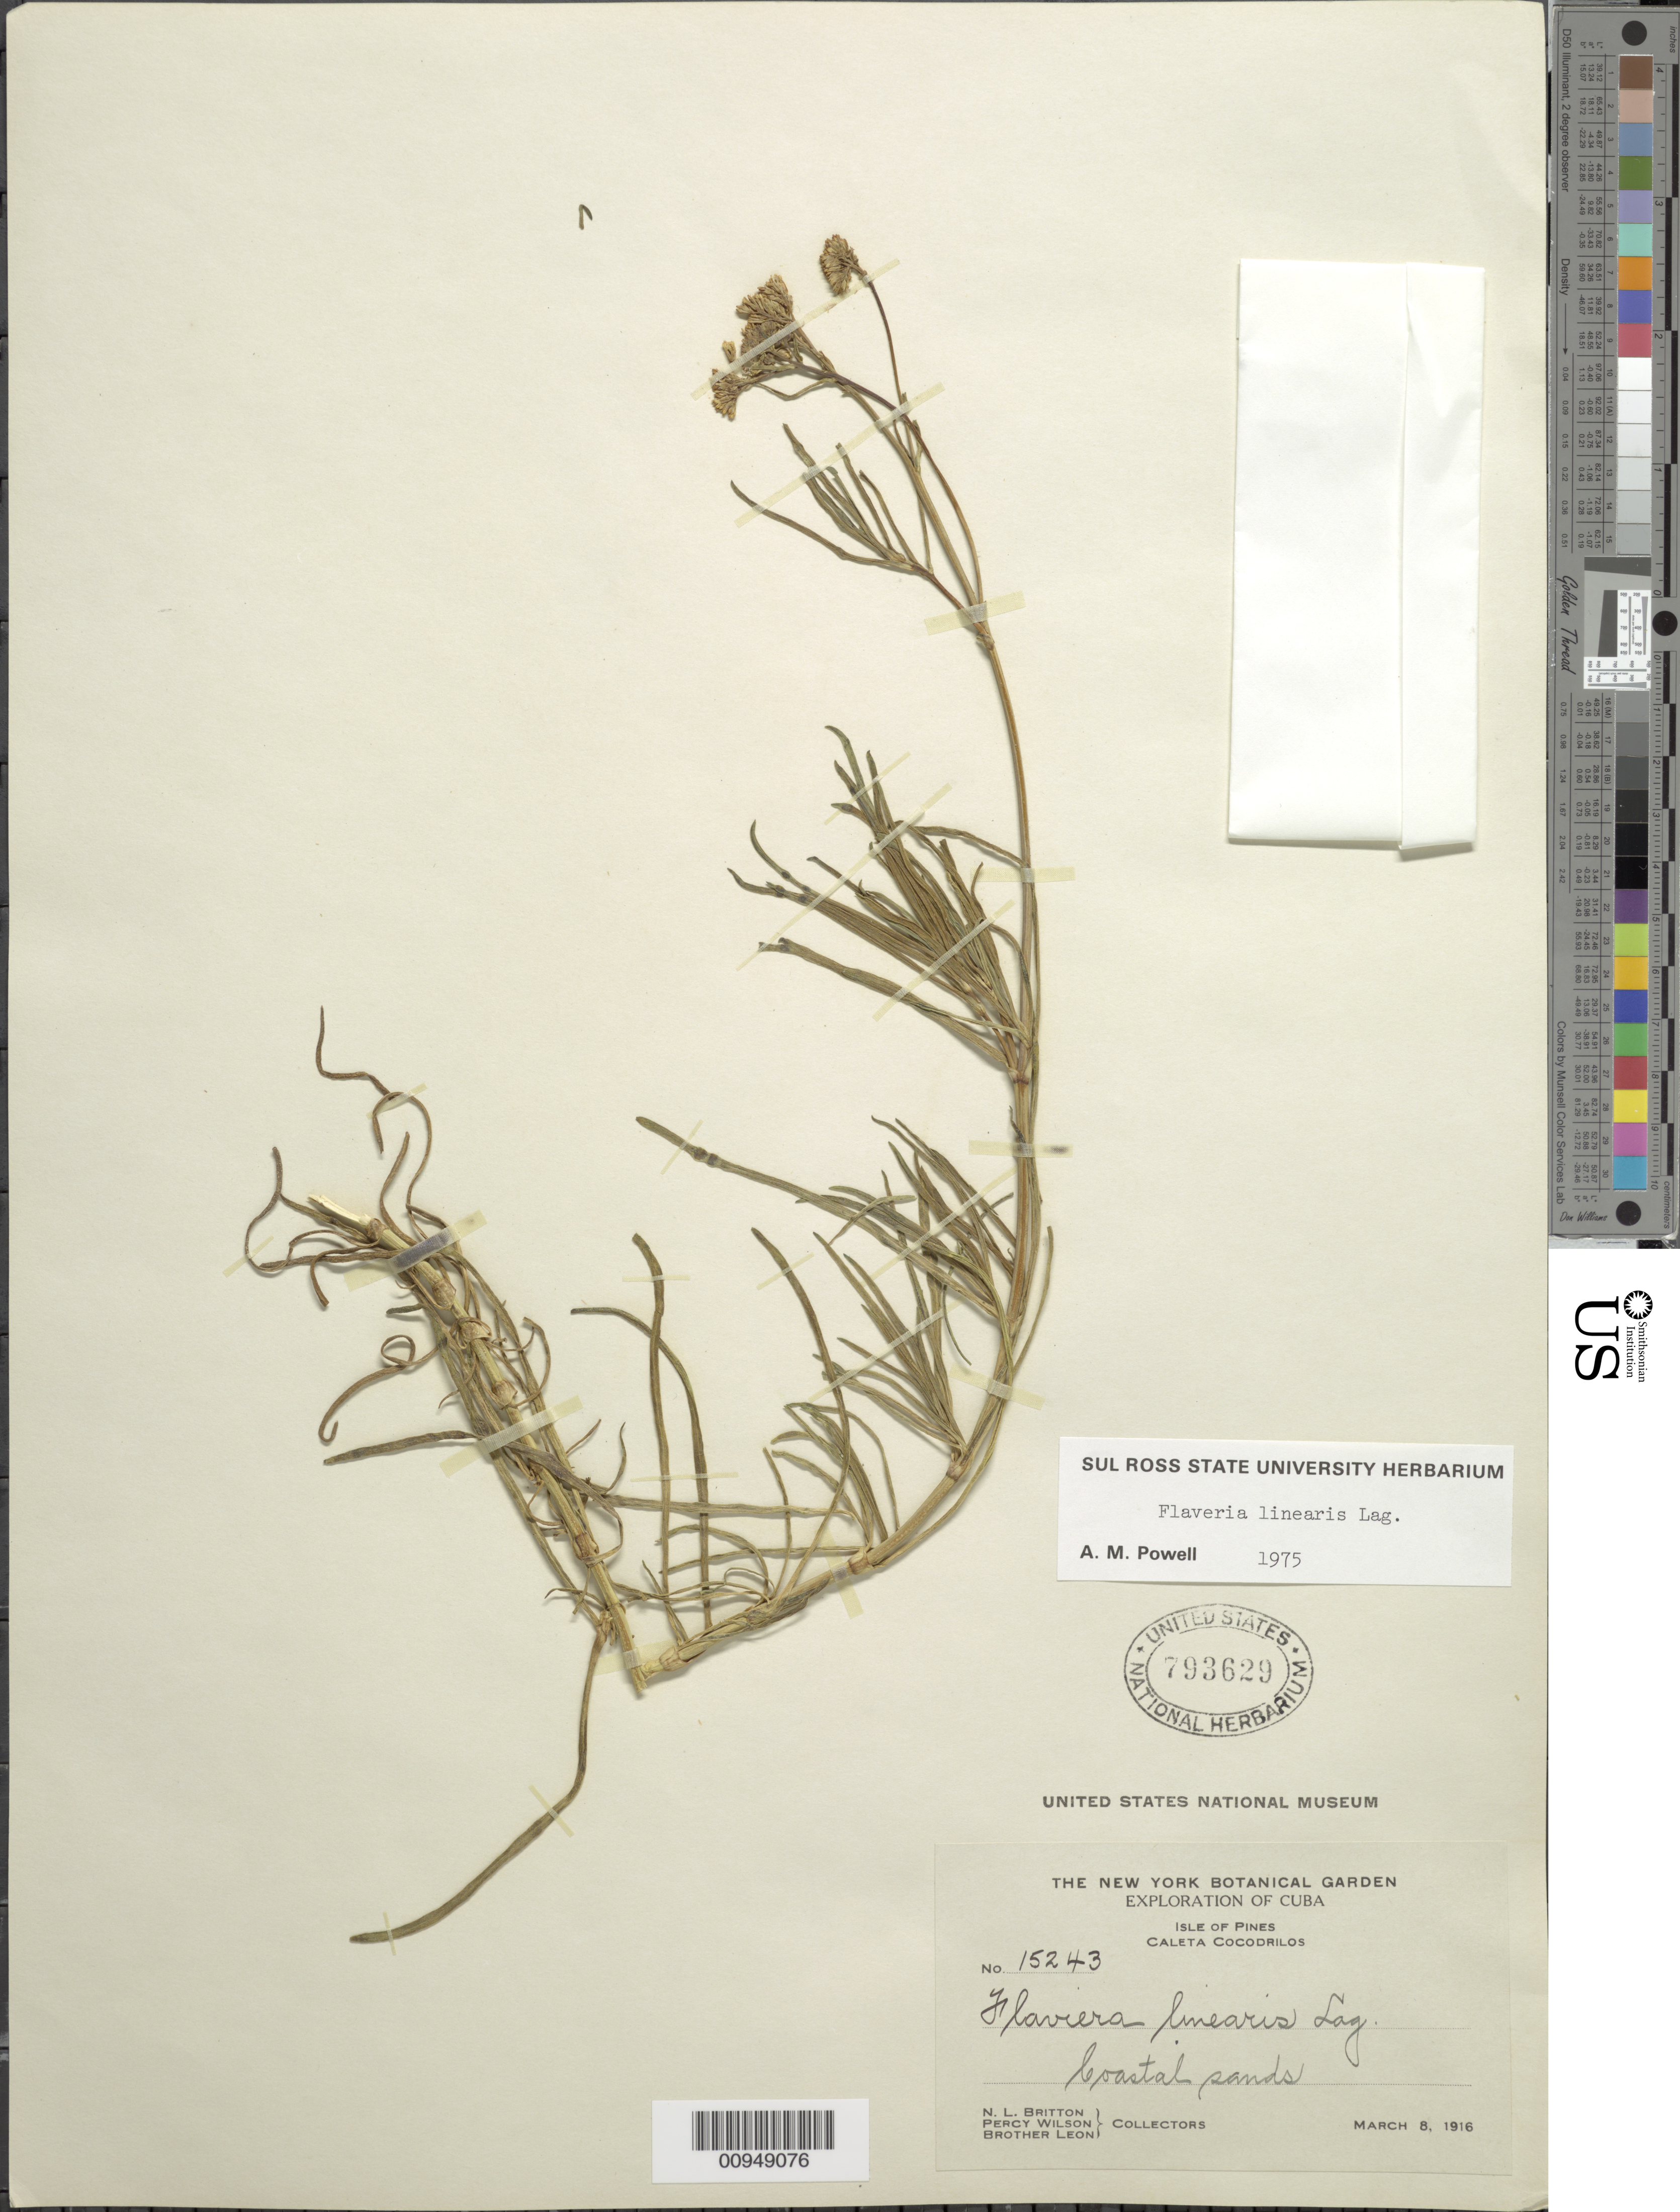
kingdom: Plantae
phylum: Tracheophyta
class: Magnoliopsida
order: Asterales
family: Asteraceae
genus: Flaveria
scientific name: Flaveria linearis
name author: Lag.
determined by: Powell, A. M.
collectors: N. Britton, P. Wilson & Bro. León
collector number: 15243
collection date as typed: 08 Mar 1916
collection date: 1916-03-08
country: Cuba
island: Isla de la Juventud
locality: Isle of Pines, Caleta Cocodrilos, coastal sands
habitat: Coastal sands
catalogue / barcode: US 793629